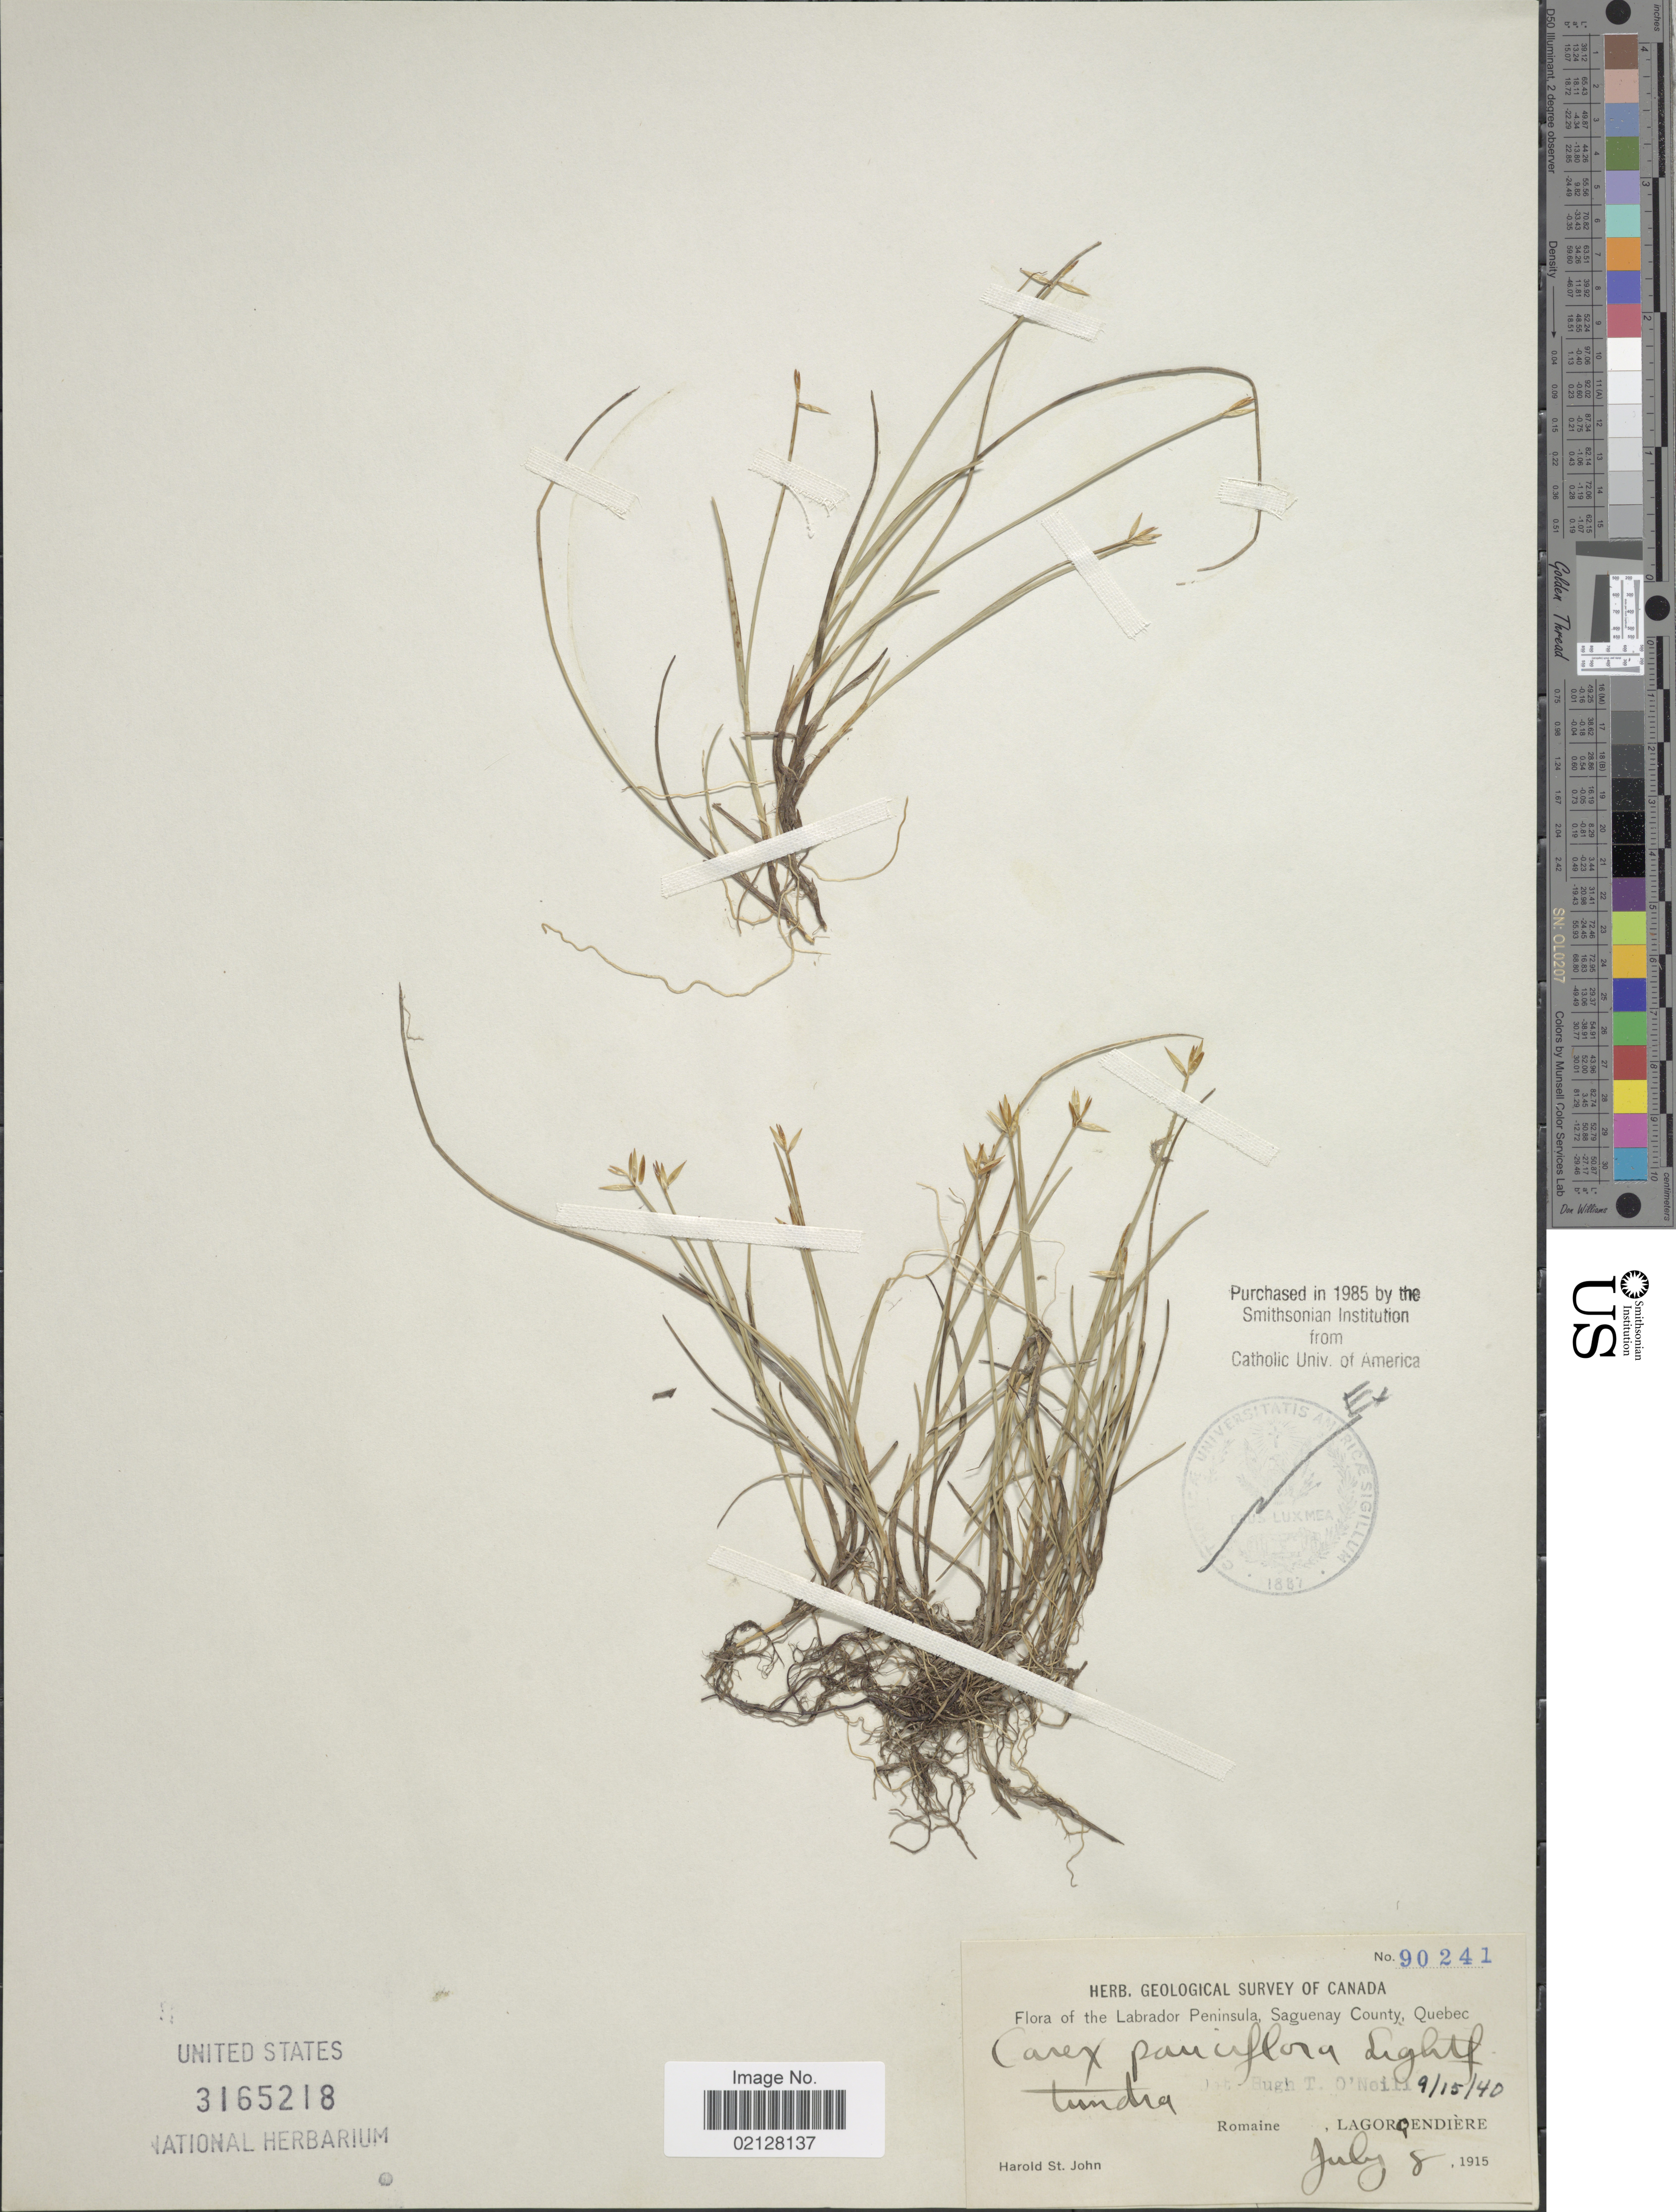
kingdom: Plantae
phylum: Tracheophyta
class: Liliopsida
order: Poales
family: Cyperaceae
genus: Carex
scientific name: Carex pauciflora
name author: Lightf.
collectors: H. St. John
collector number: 90241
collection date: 1915-07-08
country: Canada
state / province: Quebec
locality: Labrador Peninsula, Saguenay County. Romaine, Lagorqendiere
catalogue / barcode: US 3165218